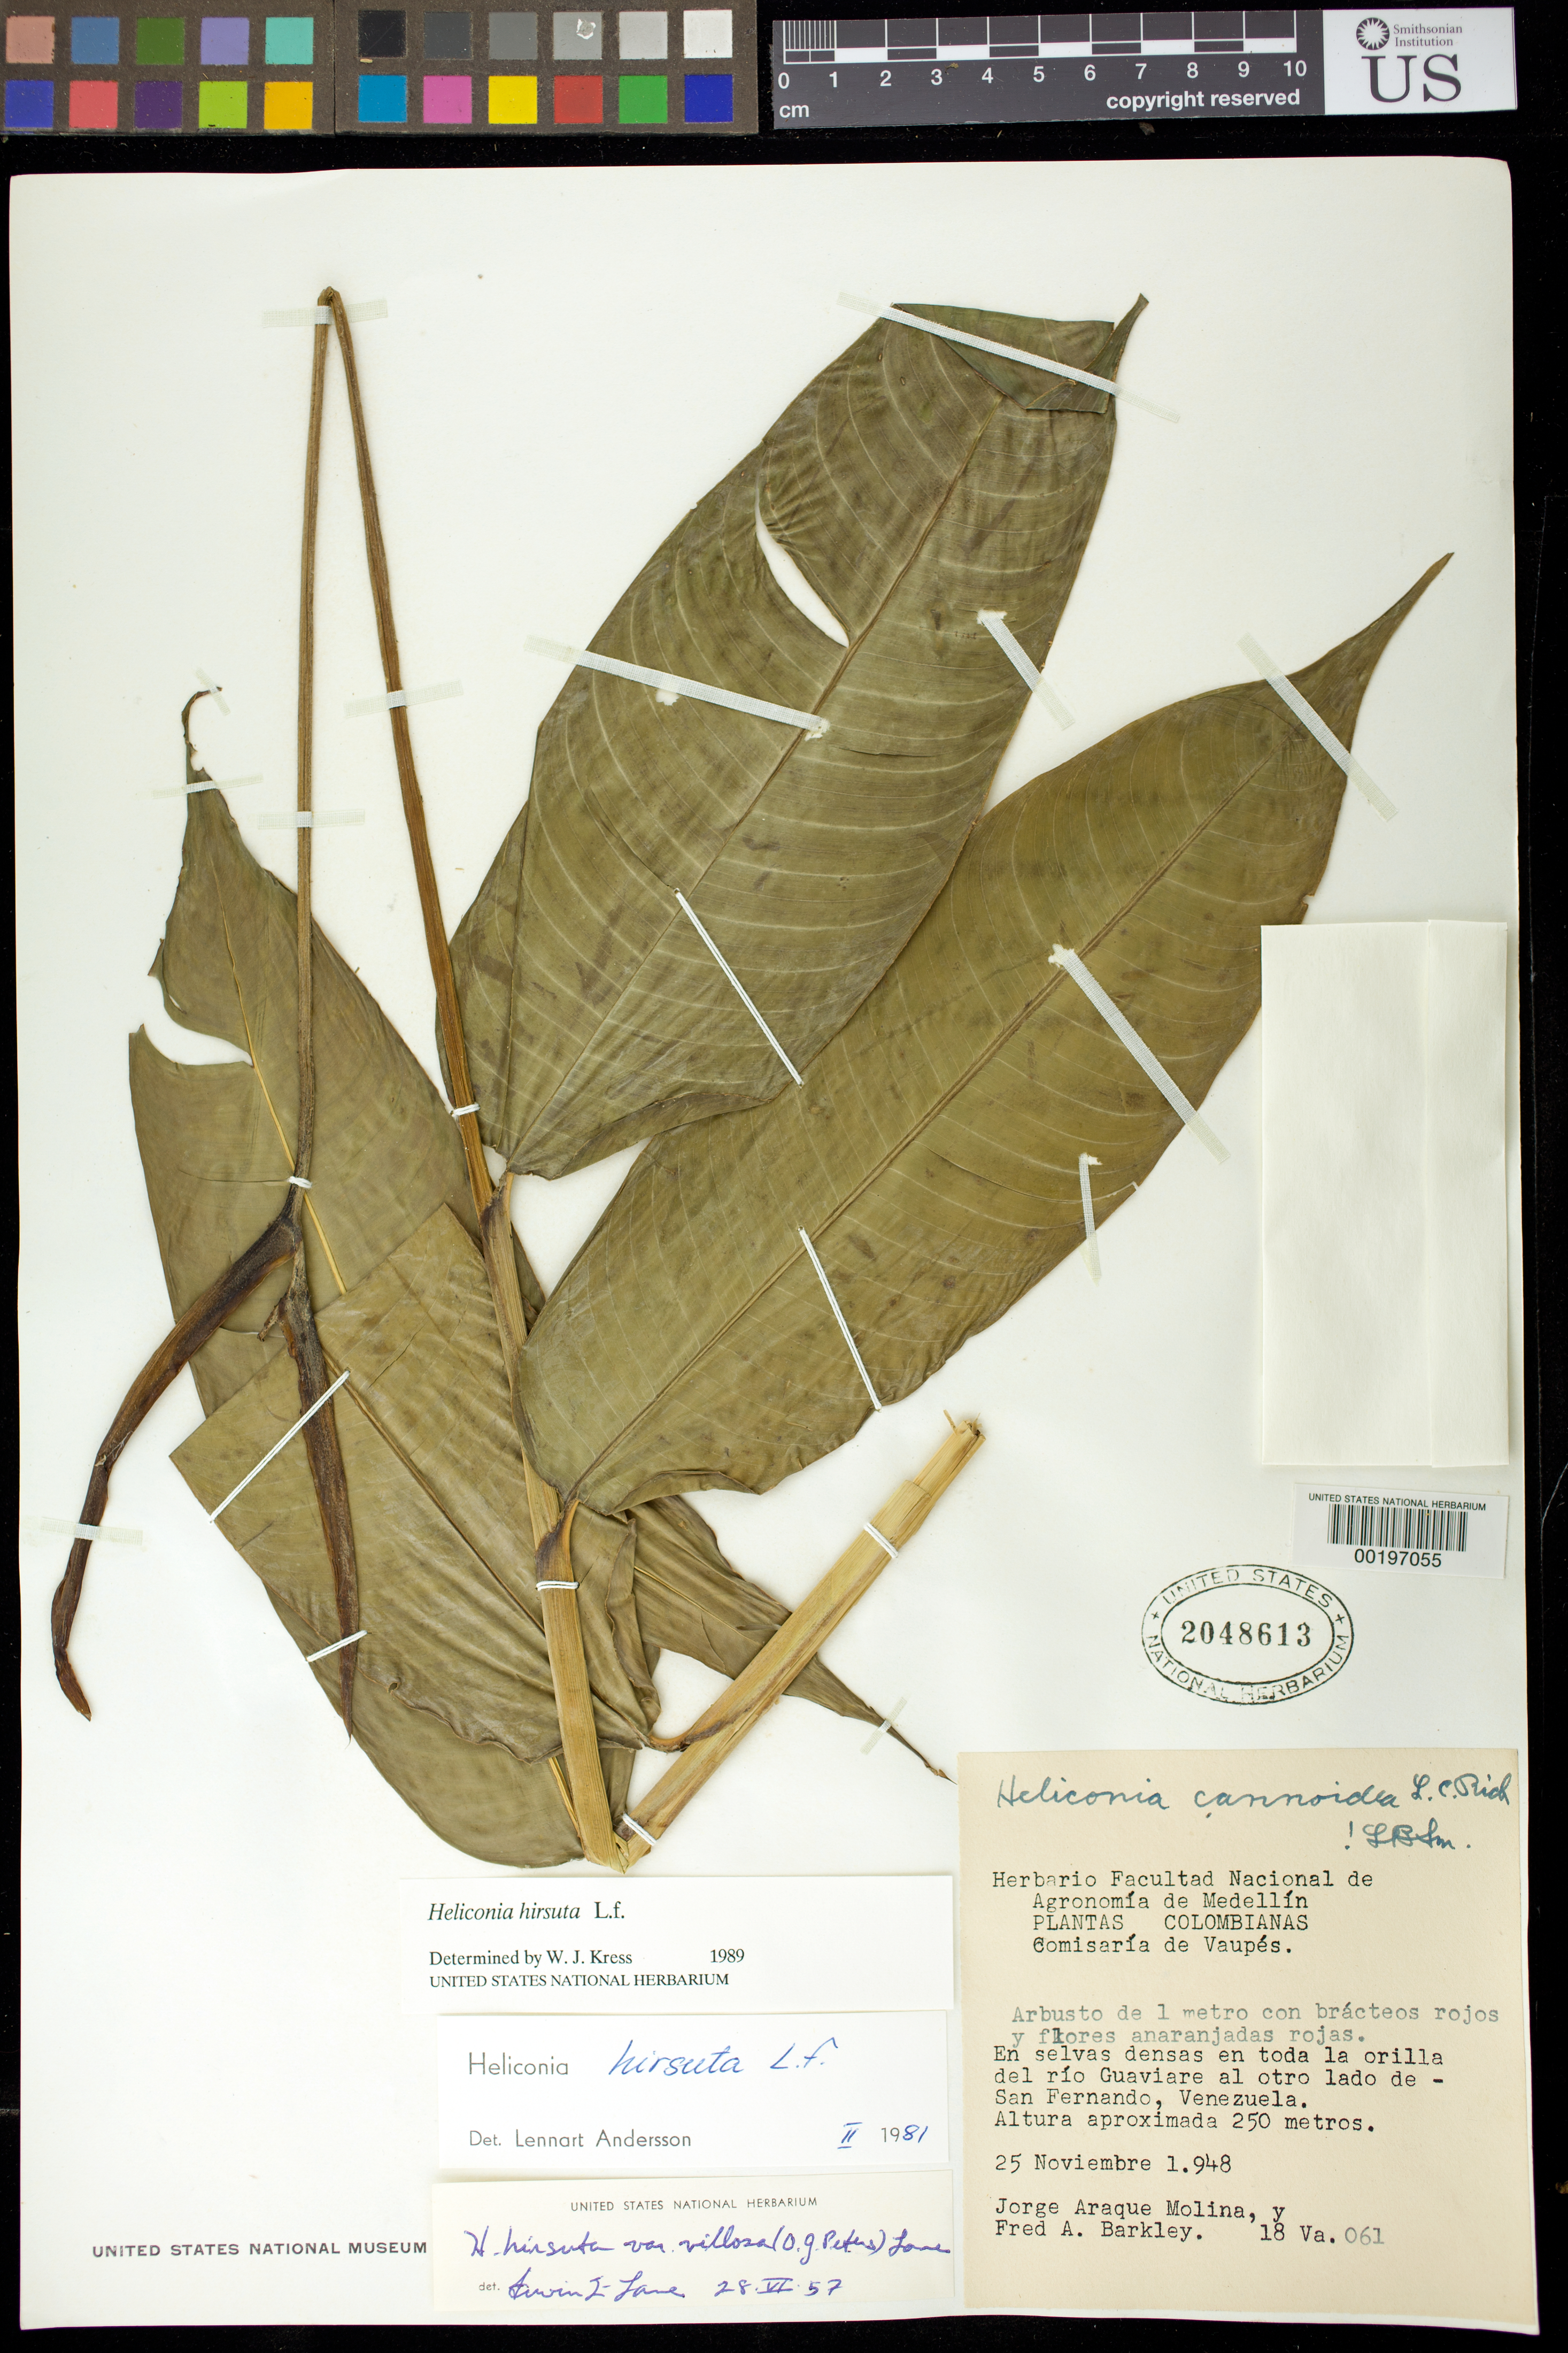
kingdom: Plantae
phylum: Tracheophyta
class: Liliopsida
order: Zingiberales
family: Heliconiaceae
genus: Heliconia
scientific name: Heliconia hirsuta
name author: L. f.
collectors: J. Araque Molina & F. A. Barkley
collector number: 18va.061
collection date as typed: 25 Nov 1948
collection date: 1948-11-25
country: Colombia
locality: In dense forest on bank of Rio Guaviare on another side of San Fernando, Venezuela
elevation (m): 250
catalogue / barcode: US 2048613